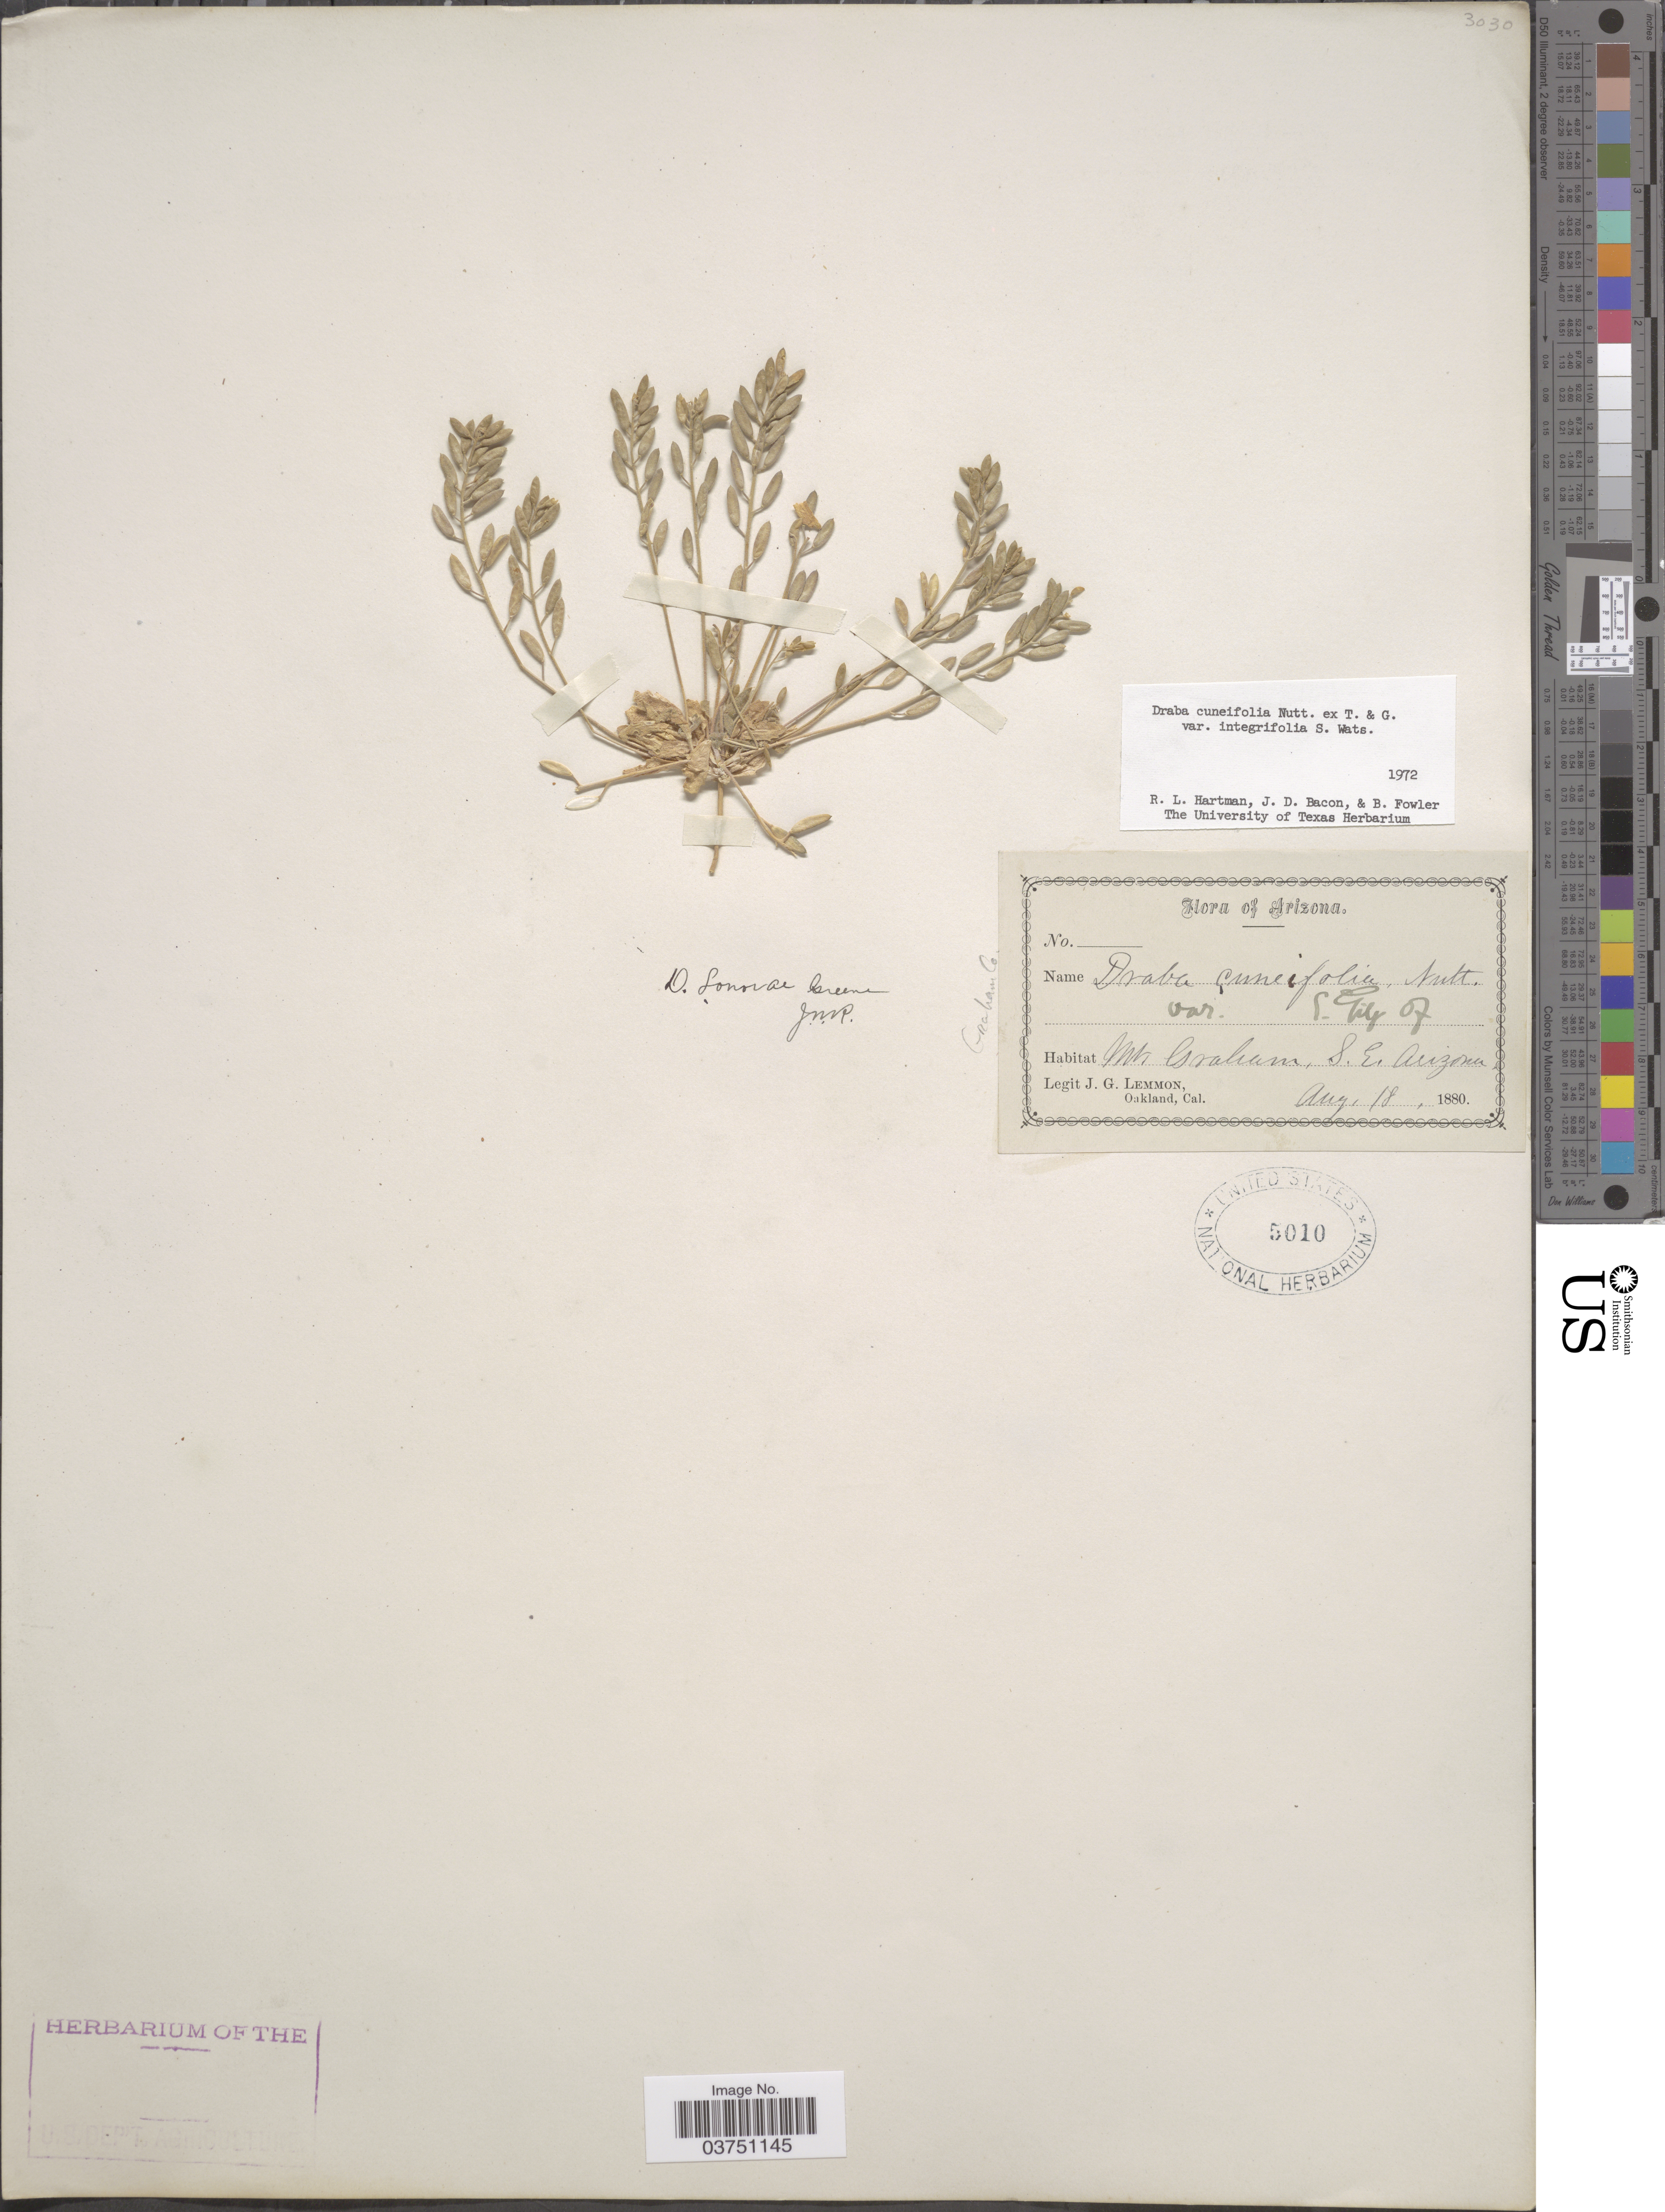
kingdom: Plantae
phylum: Tracheophyta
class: Magnoliopsida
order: Brassicales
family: Brassicaceae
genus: Draba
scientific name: Draba cuneifolia var. integrifolia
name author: S. Watson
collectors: J. Lemmon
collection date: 1880-08-18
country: United States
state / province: Arizona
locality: Mt. Graham, S.E. Arizona.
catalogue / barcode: US 5010